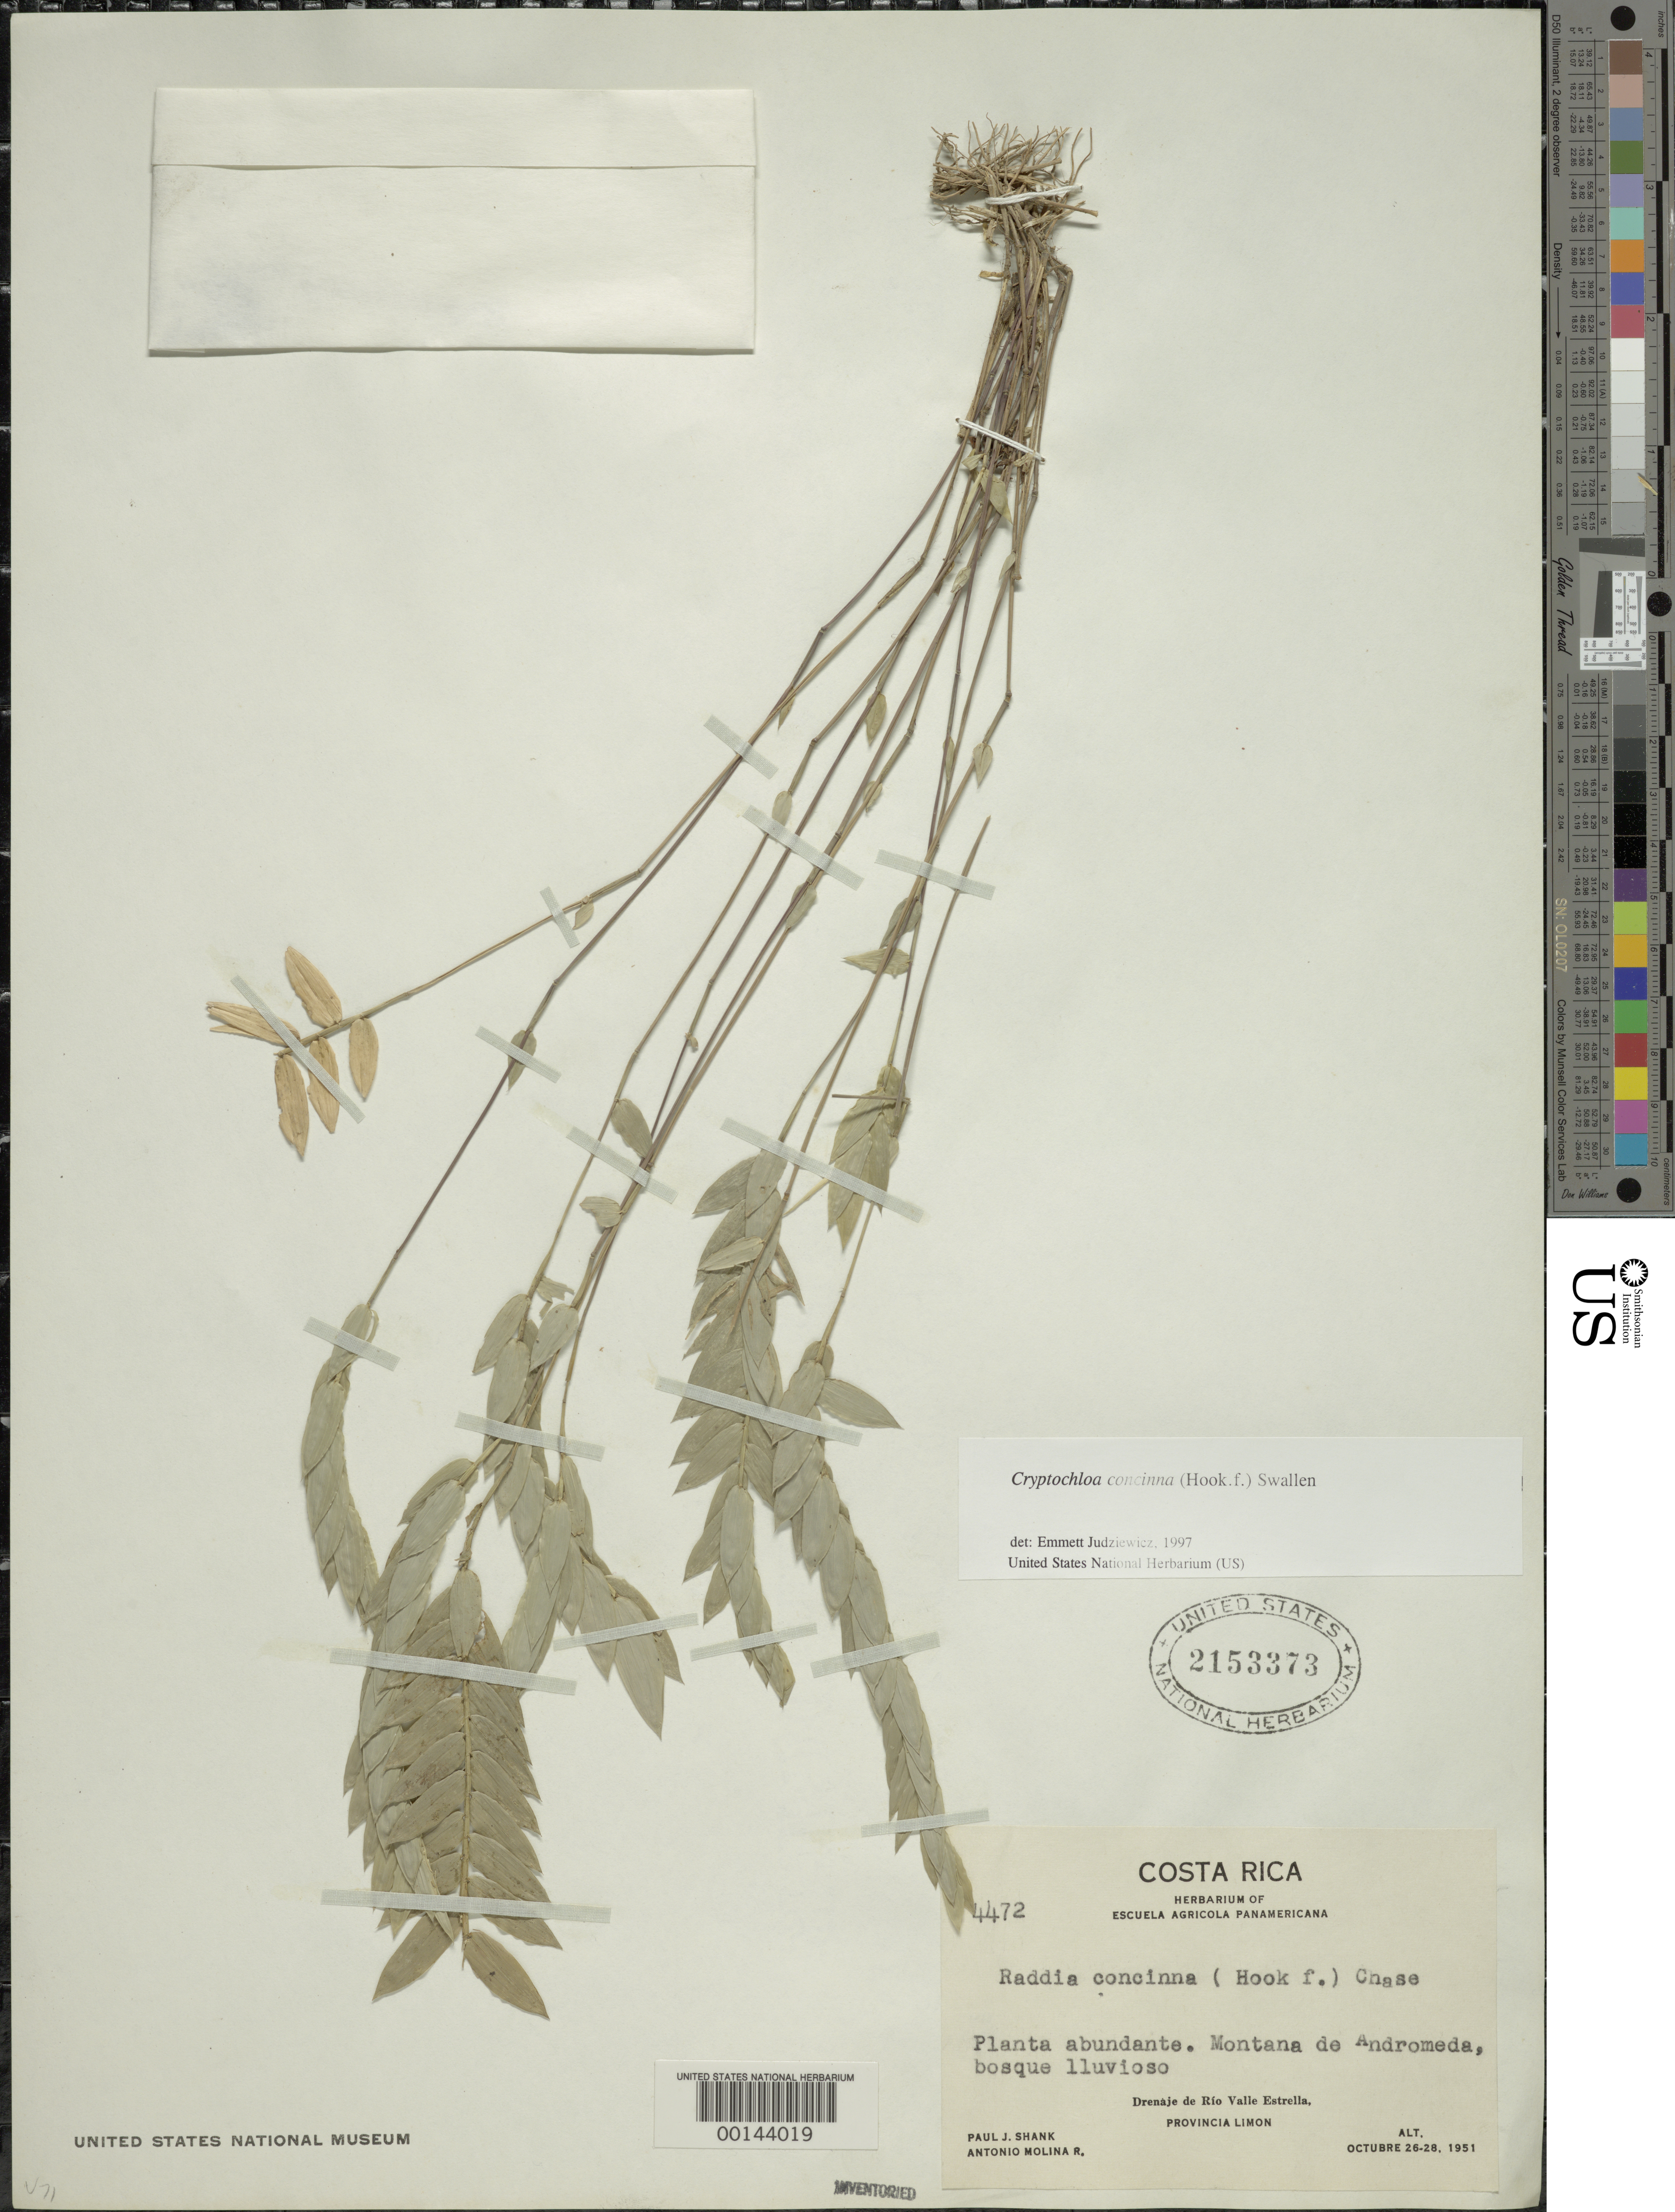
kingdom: Plantae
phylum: Tracheophyta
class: Liliopsida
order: Poales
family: Poaceae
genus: Cryptochloa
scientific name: Cryptochloa concinna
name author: (Hook. f.) Swallen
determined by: Judziewicz, E. J.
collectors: P. J. Shank & A. Molina R.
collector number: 4472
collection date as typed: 26 Oct 1951 to 28 Oct 1951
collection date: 1951-10-26/1951-10-28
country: Costa Rica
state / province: Limón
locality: Rio valle estrella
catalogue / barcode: US 2153373